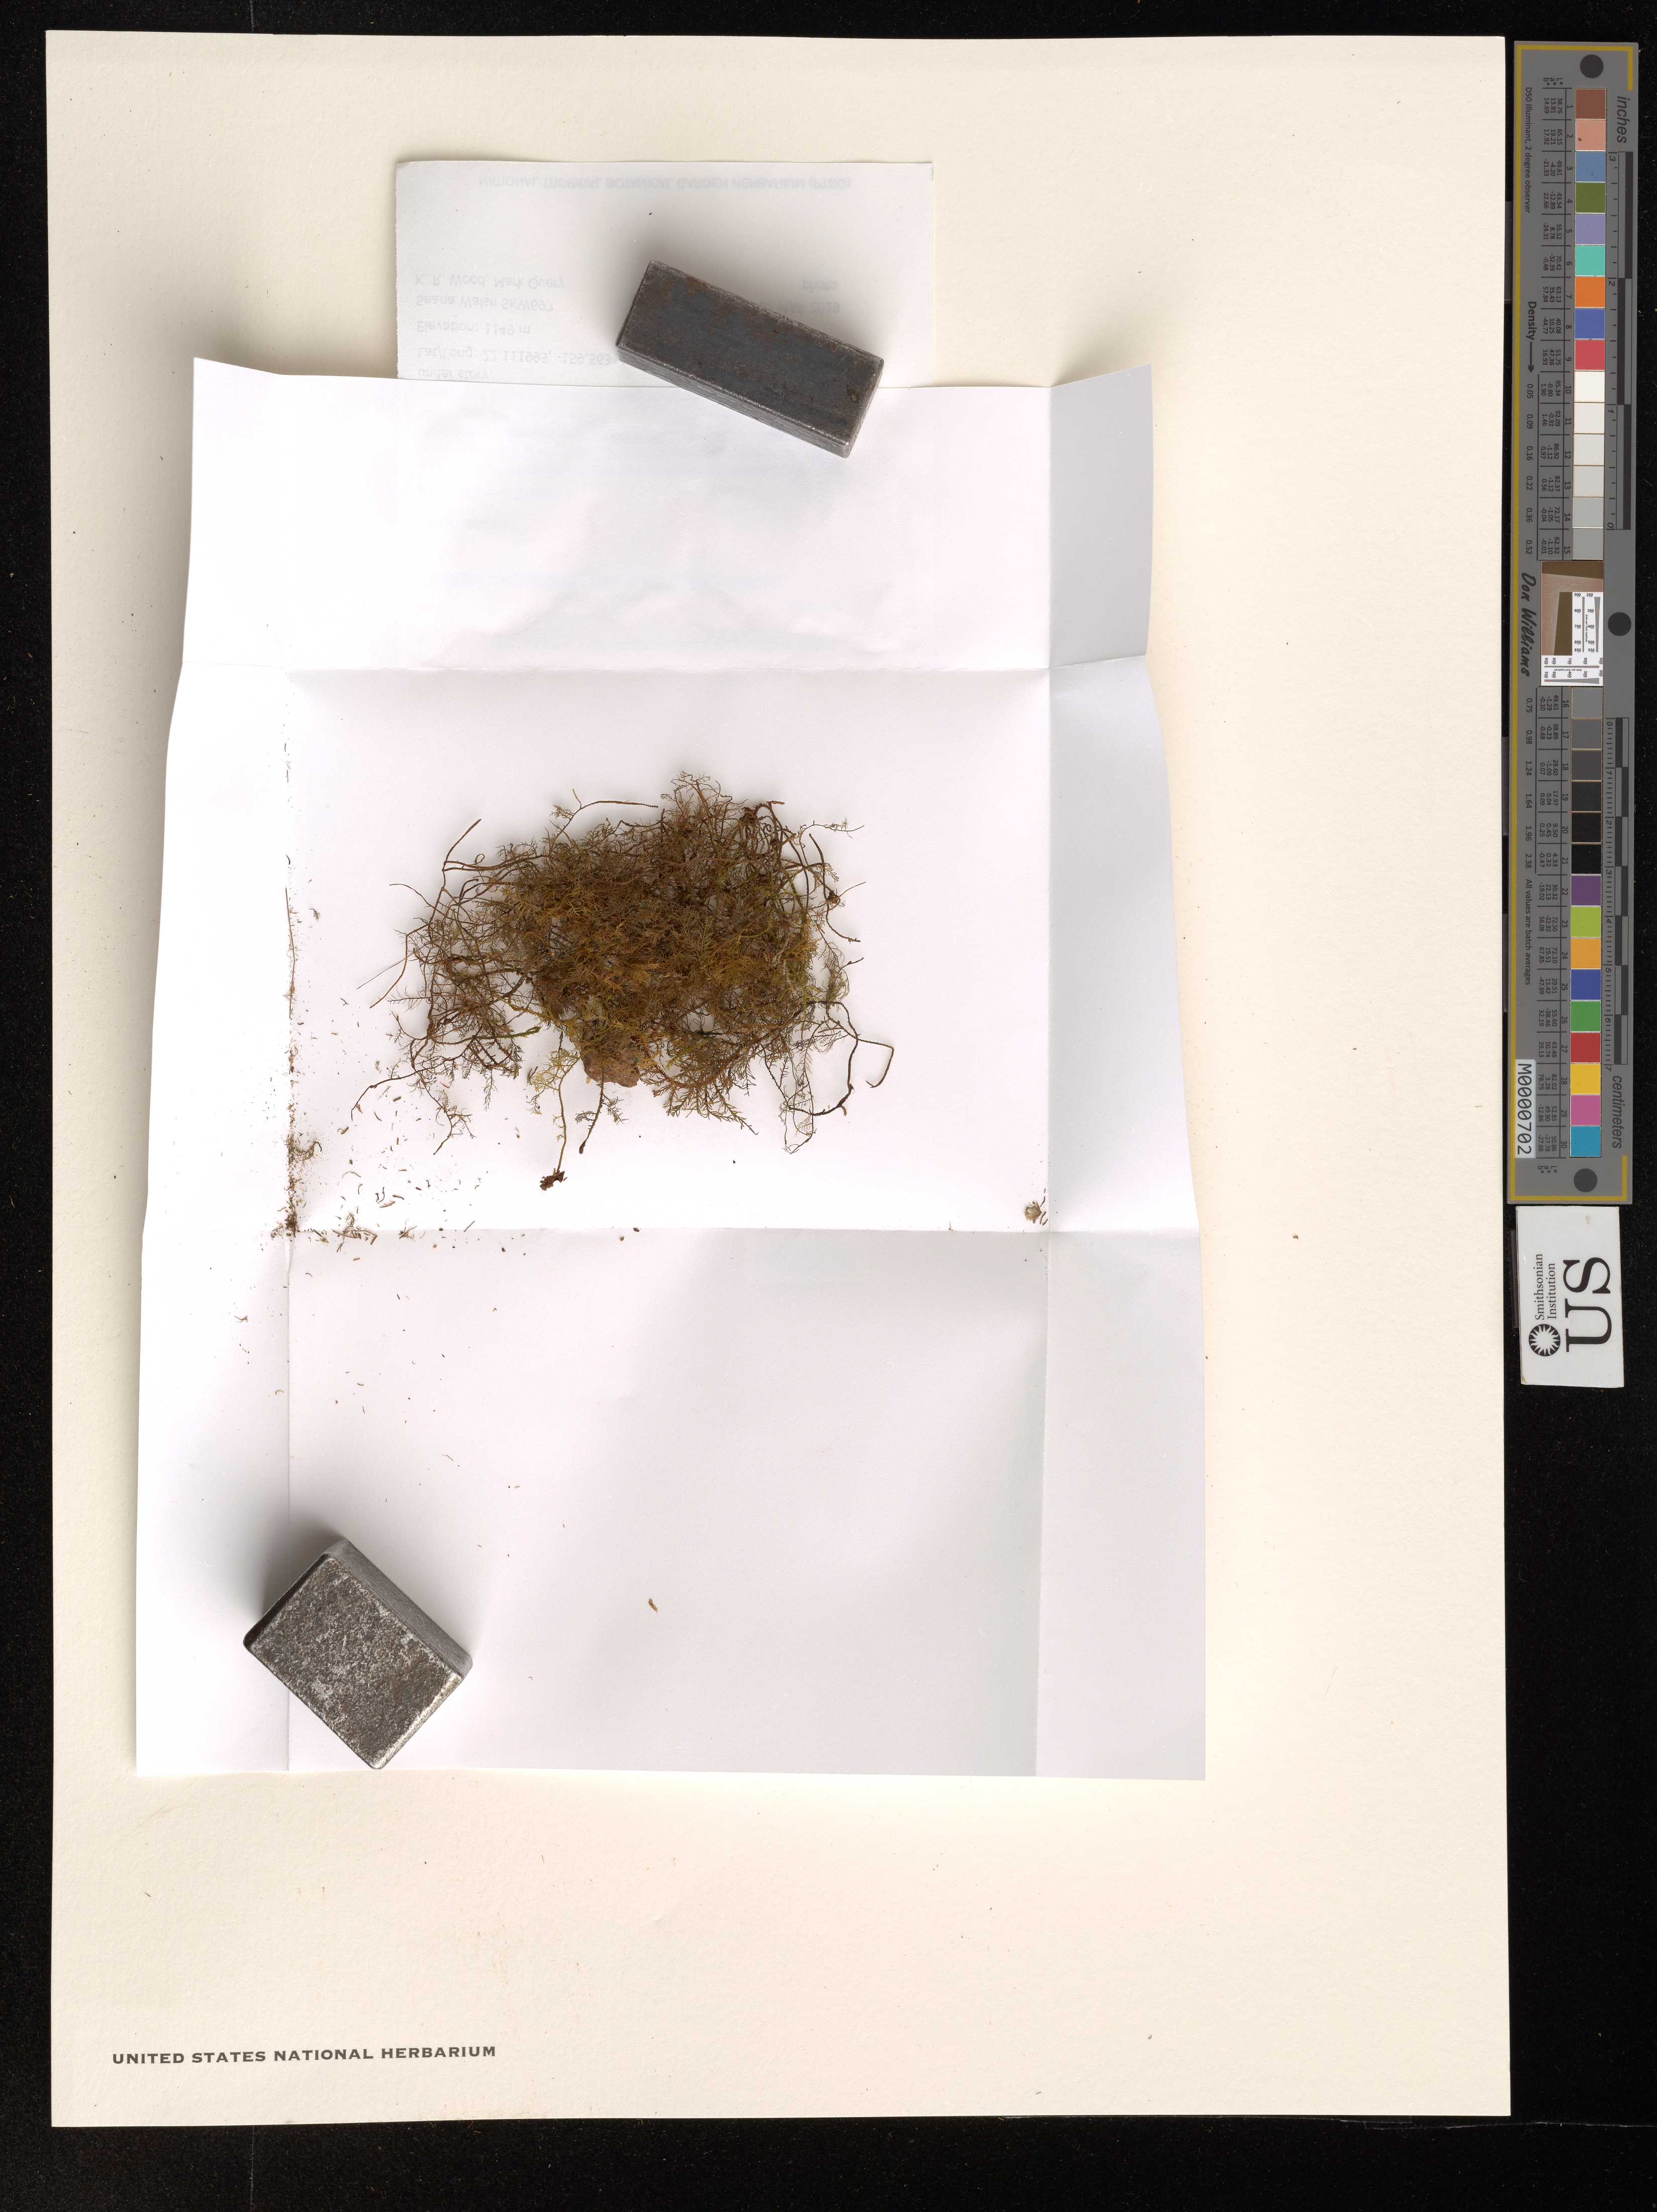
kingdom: Plantae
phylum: Bryophyta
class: Bryopsida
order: Hypnales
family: Thuidiaceae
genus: Thuidium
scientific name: Thuidium cymbifolium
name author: (Dozy & Molk.) Dozy & Molk.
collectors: S. Walsh, K. R. Wood & M. Query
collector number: SKW697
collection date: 2019-03-07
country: United States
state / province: Hawaii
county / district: Kauai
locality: The Hawaiian Islands. Kauai Waimea District. Koaie Camp.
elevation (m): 1149